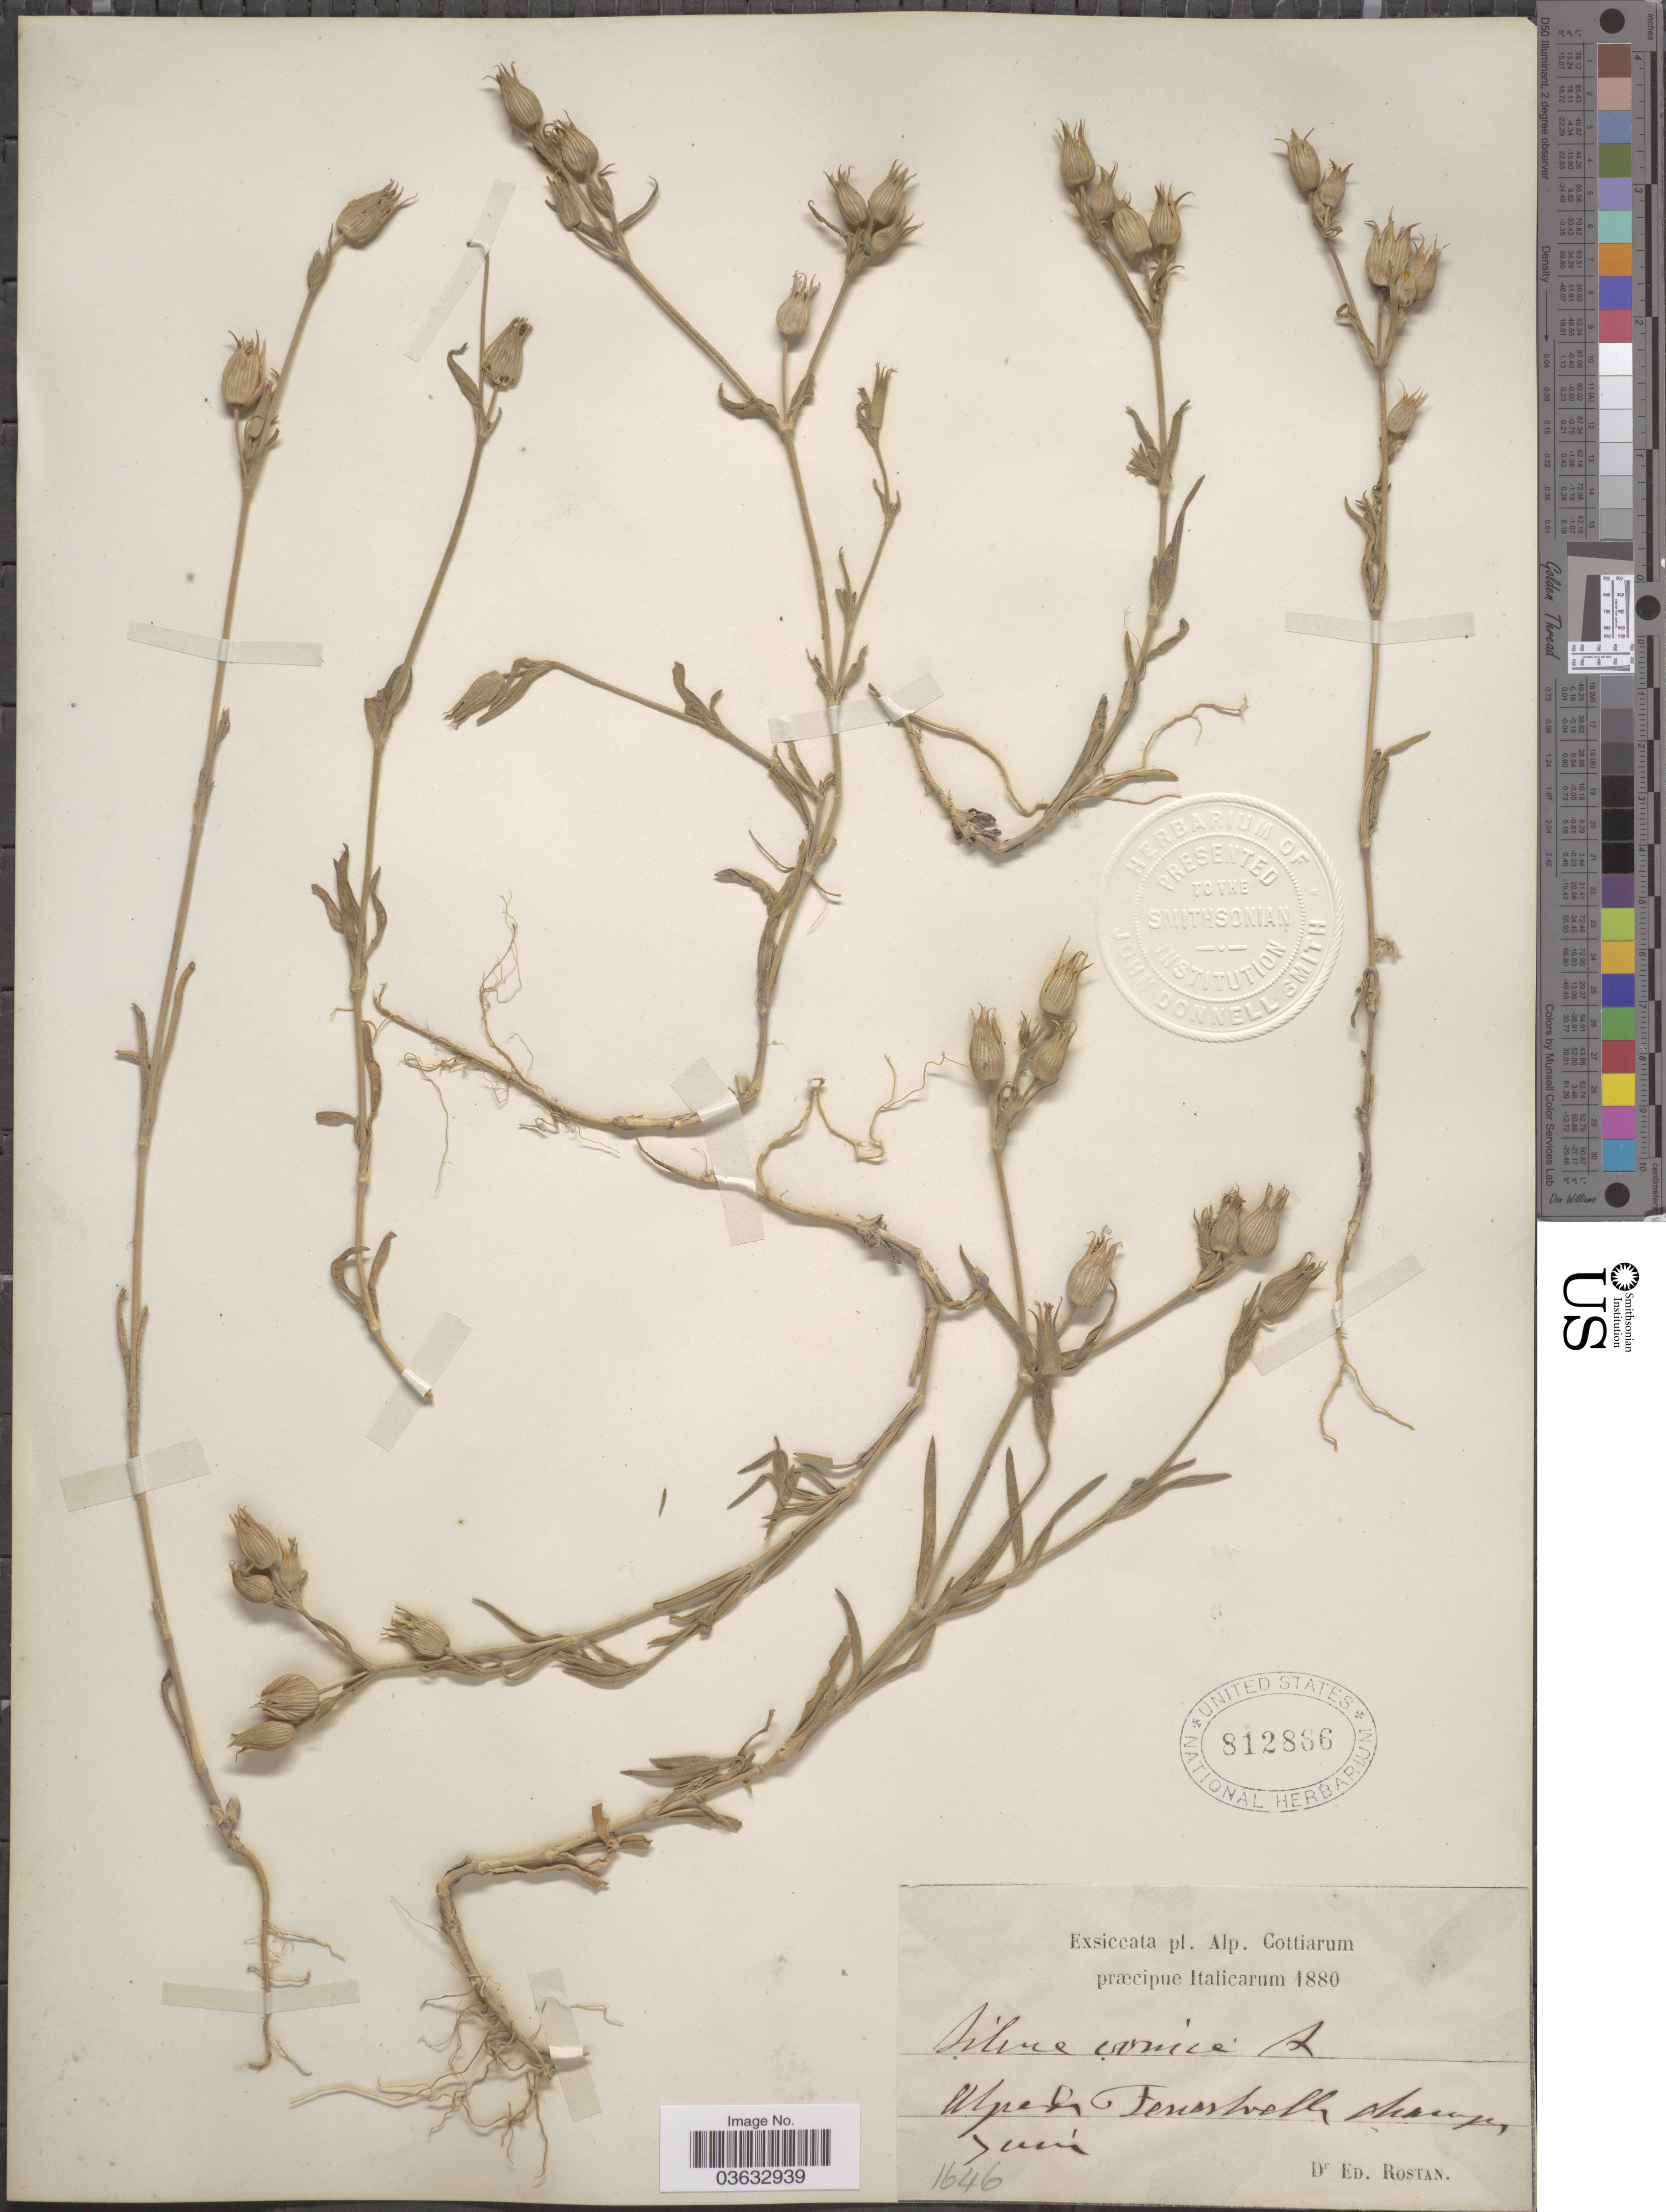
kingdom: Plantae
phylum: Tracheophyta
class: Magnoliopsida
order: Caryophyllales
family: Caryophyllaceae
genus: Silene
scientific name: Silene conica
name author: L.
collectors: E. Rostan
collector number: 1646?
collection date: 1880-06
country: Italy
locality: Alp. Cottiarum præcipue Italicarum. Alpede Fennostuella Marge. [interpreted]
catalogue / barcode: US 812866